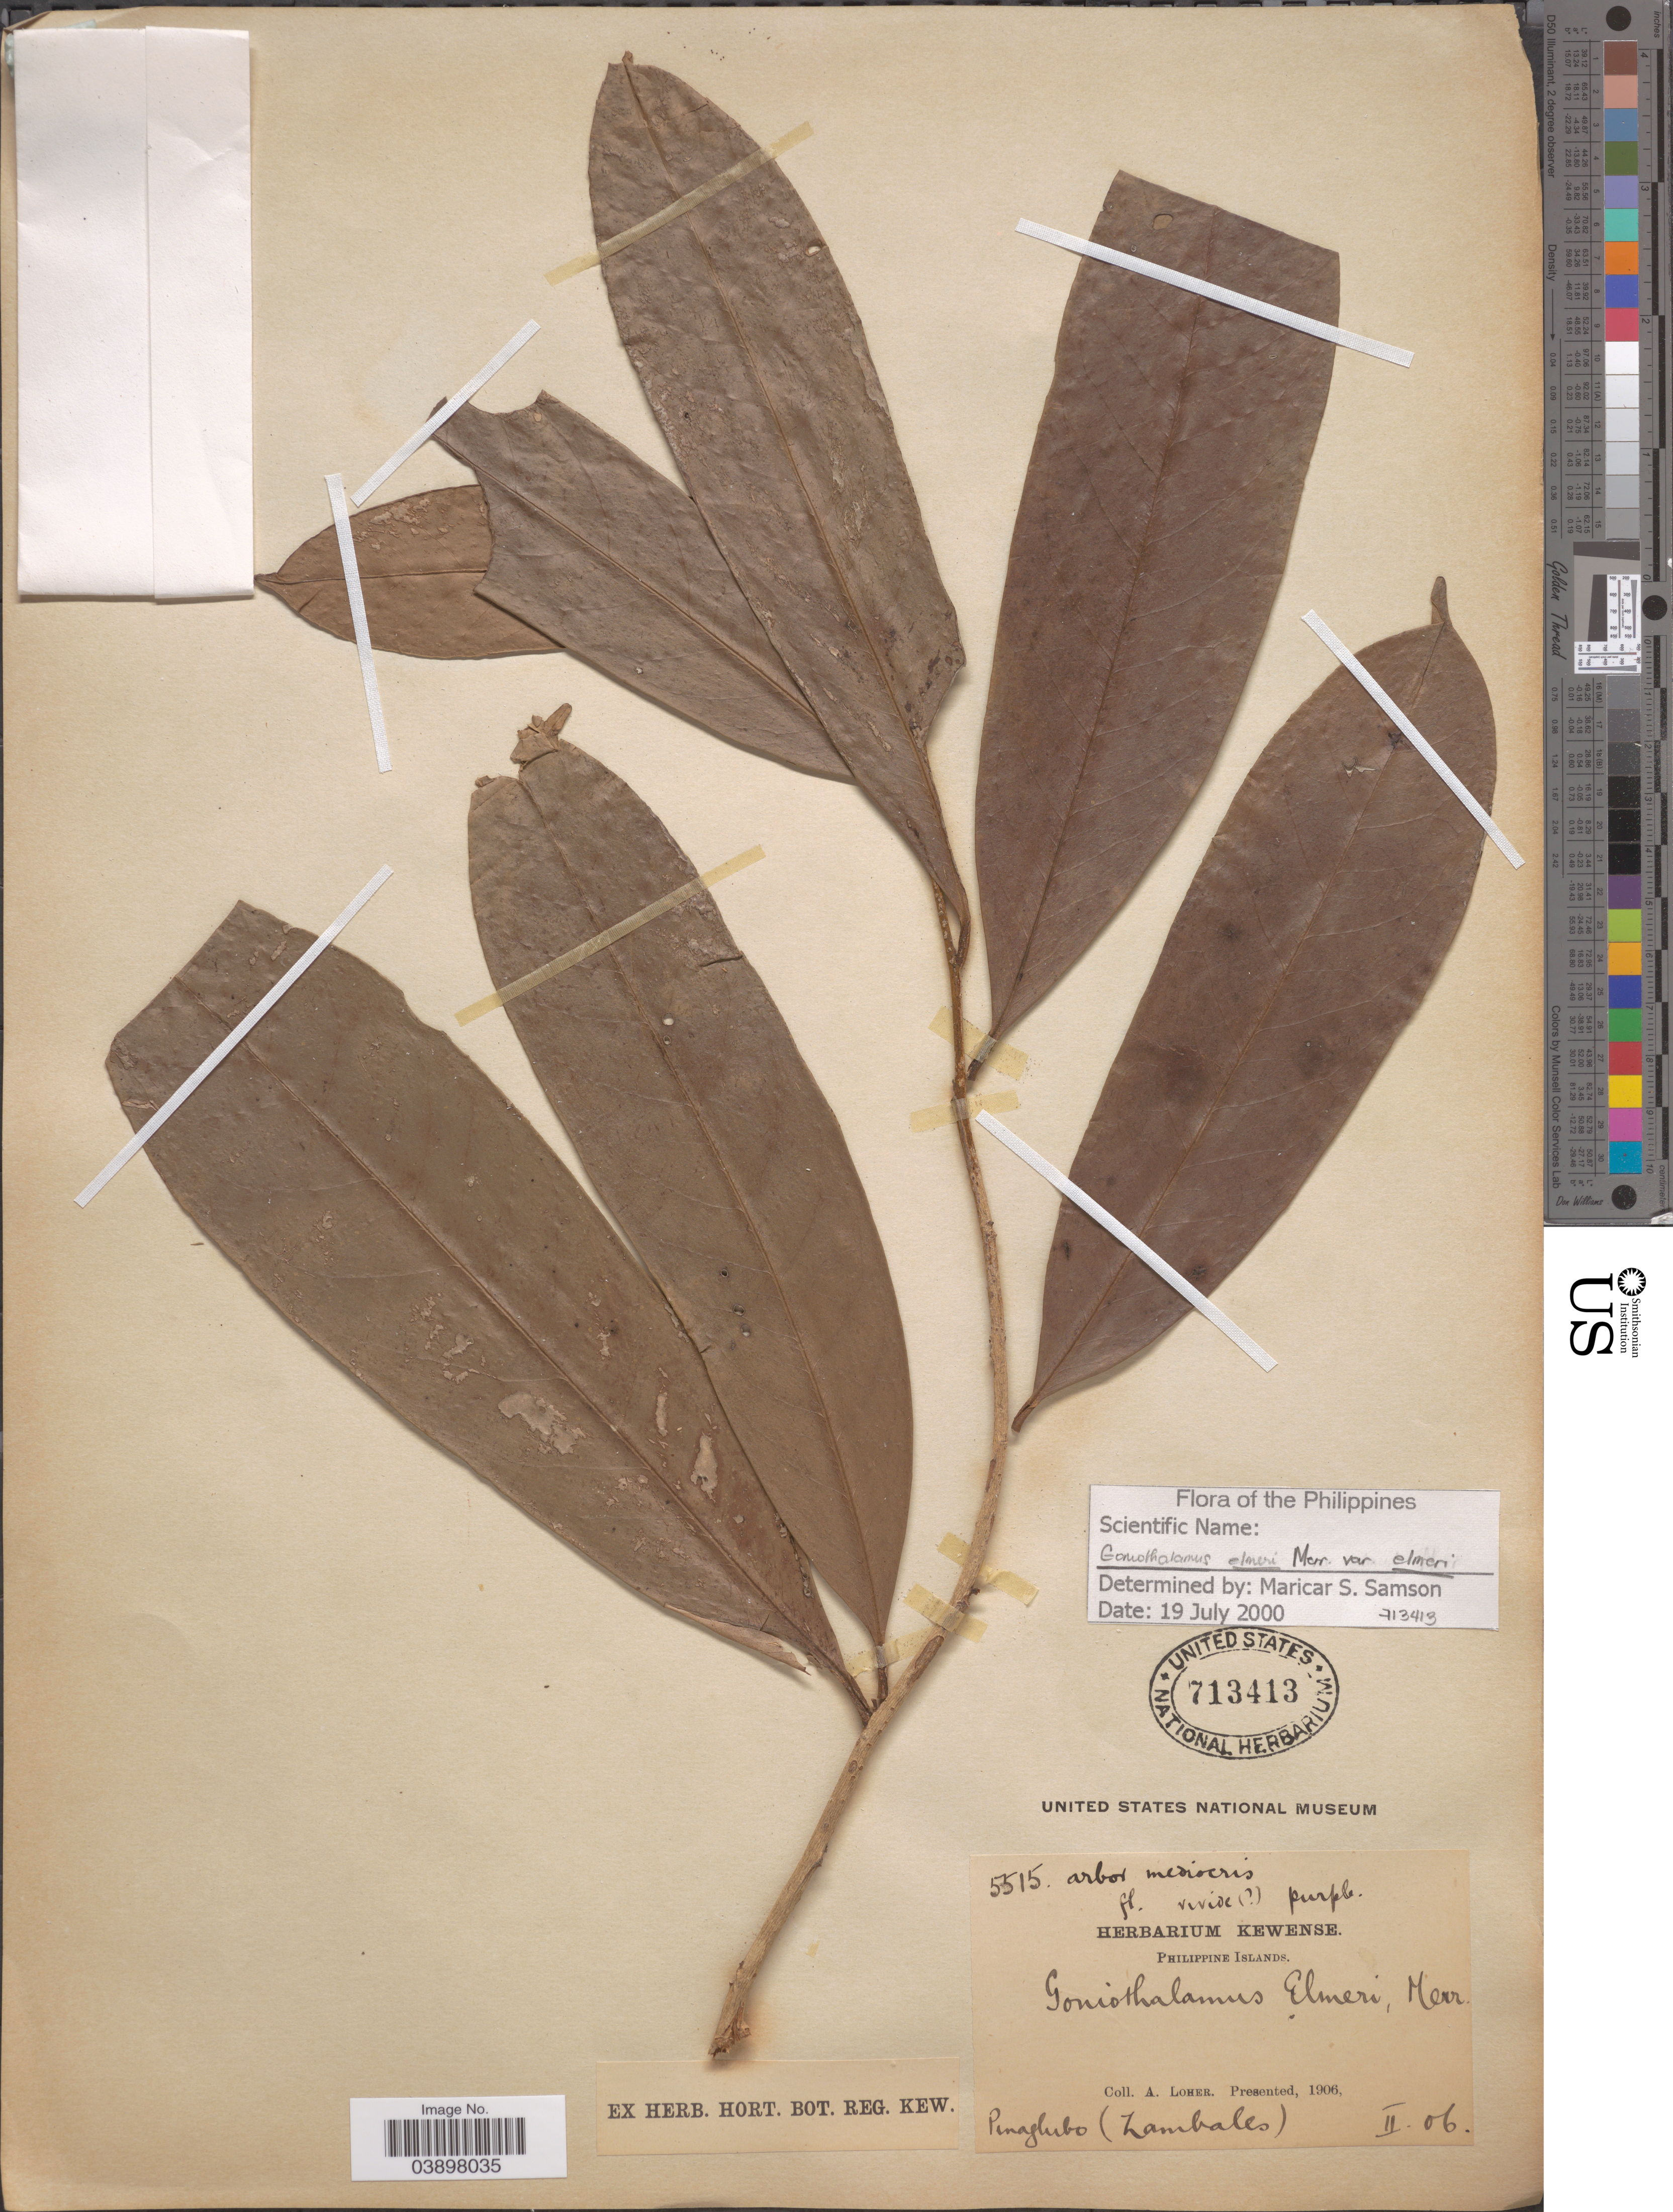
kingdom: Plantae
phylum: Tracheophyta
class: Magnoliopsida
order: Magnoliales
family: Annonaceae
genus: Goniothalamus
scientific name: Goniothalamus elmeri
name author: Merr.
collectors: A. Loher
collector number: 5515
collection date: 1906-02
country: Philippines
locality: Pinatubo (Zambales).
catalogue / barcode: US 713413